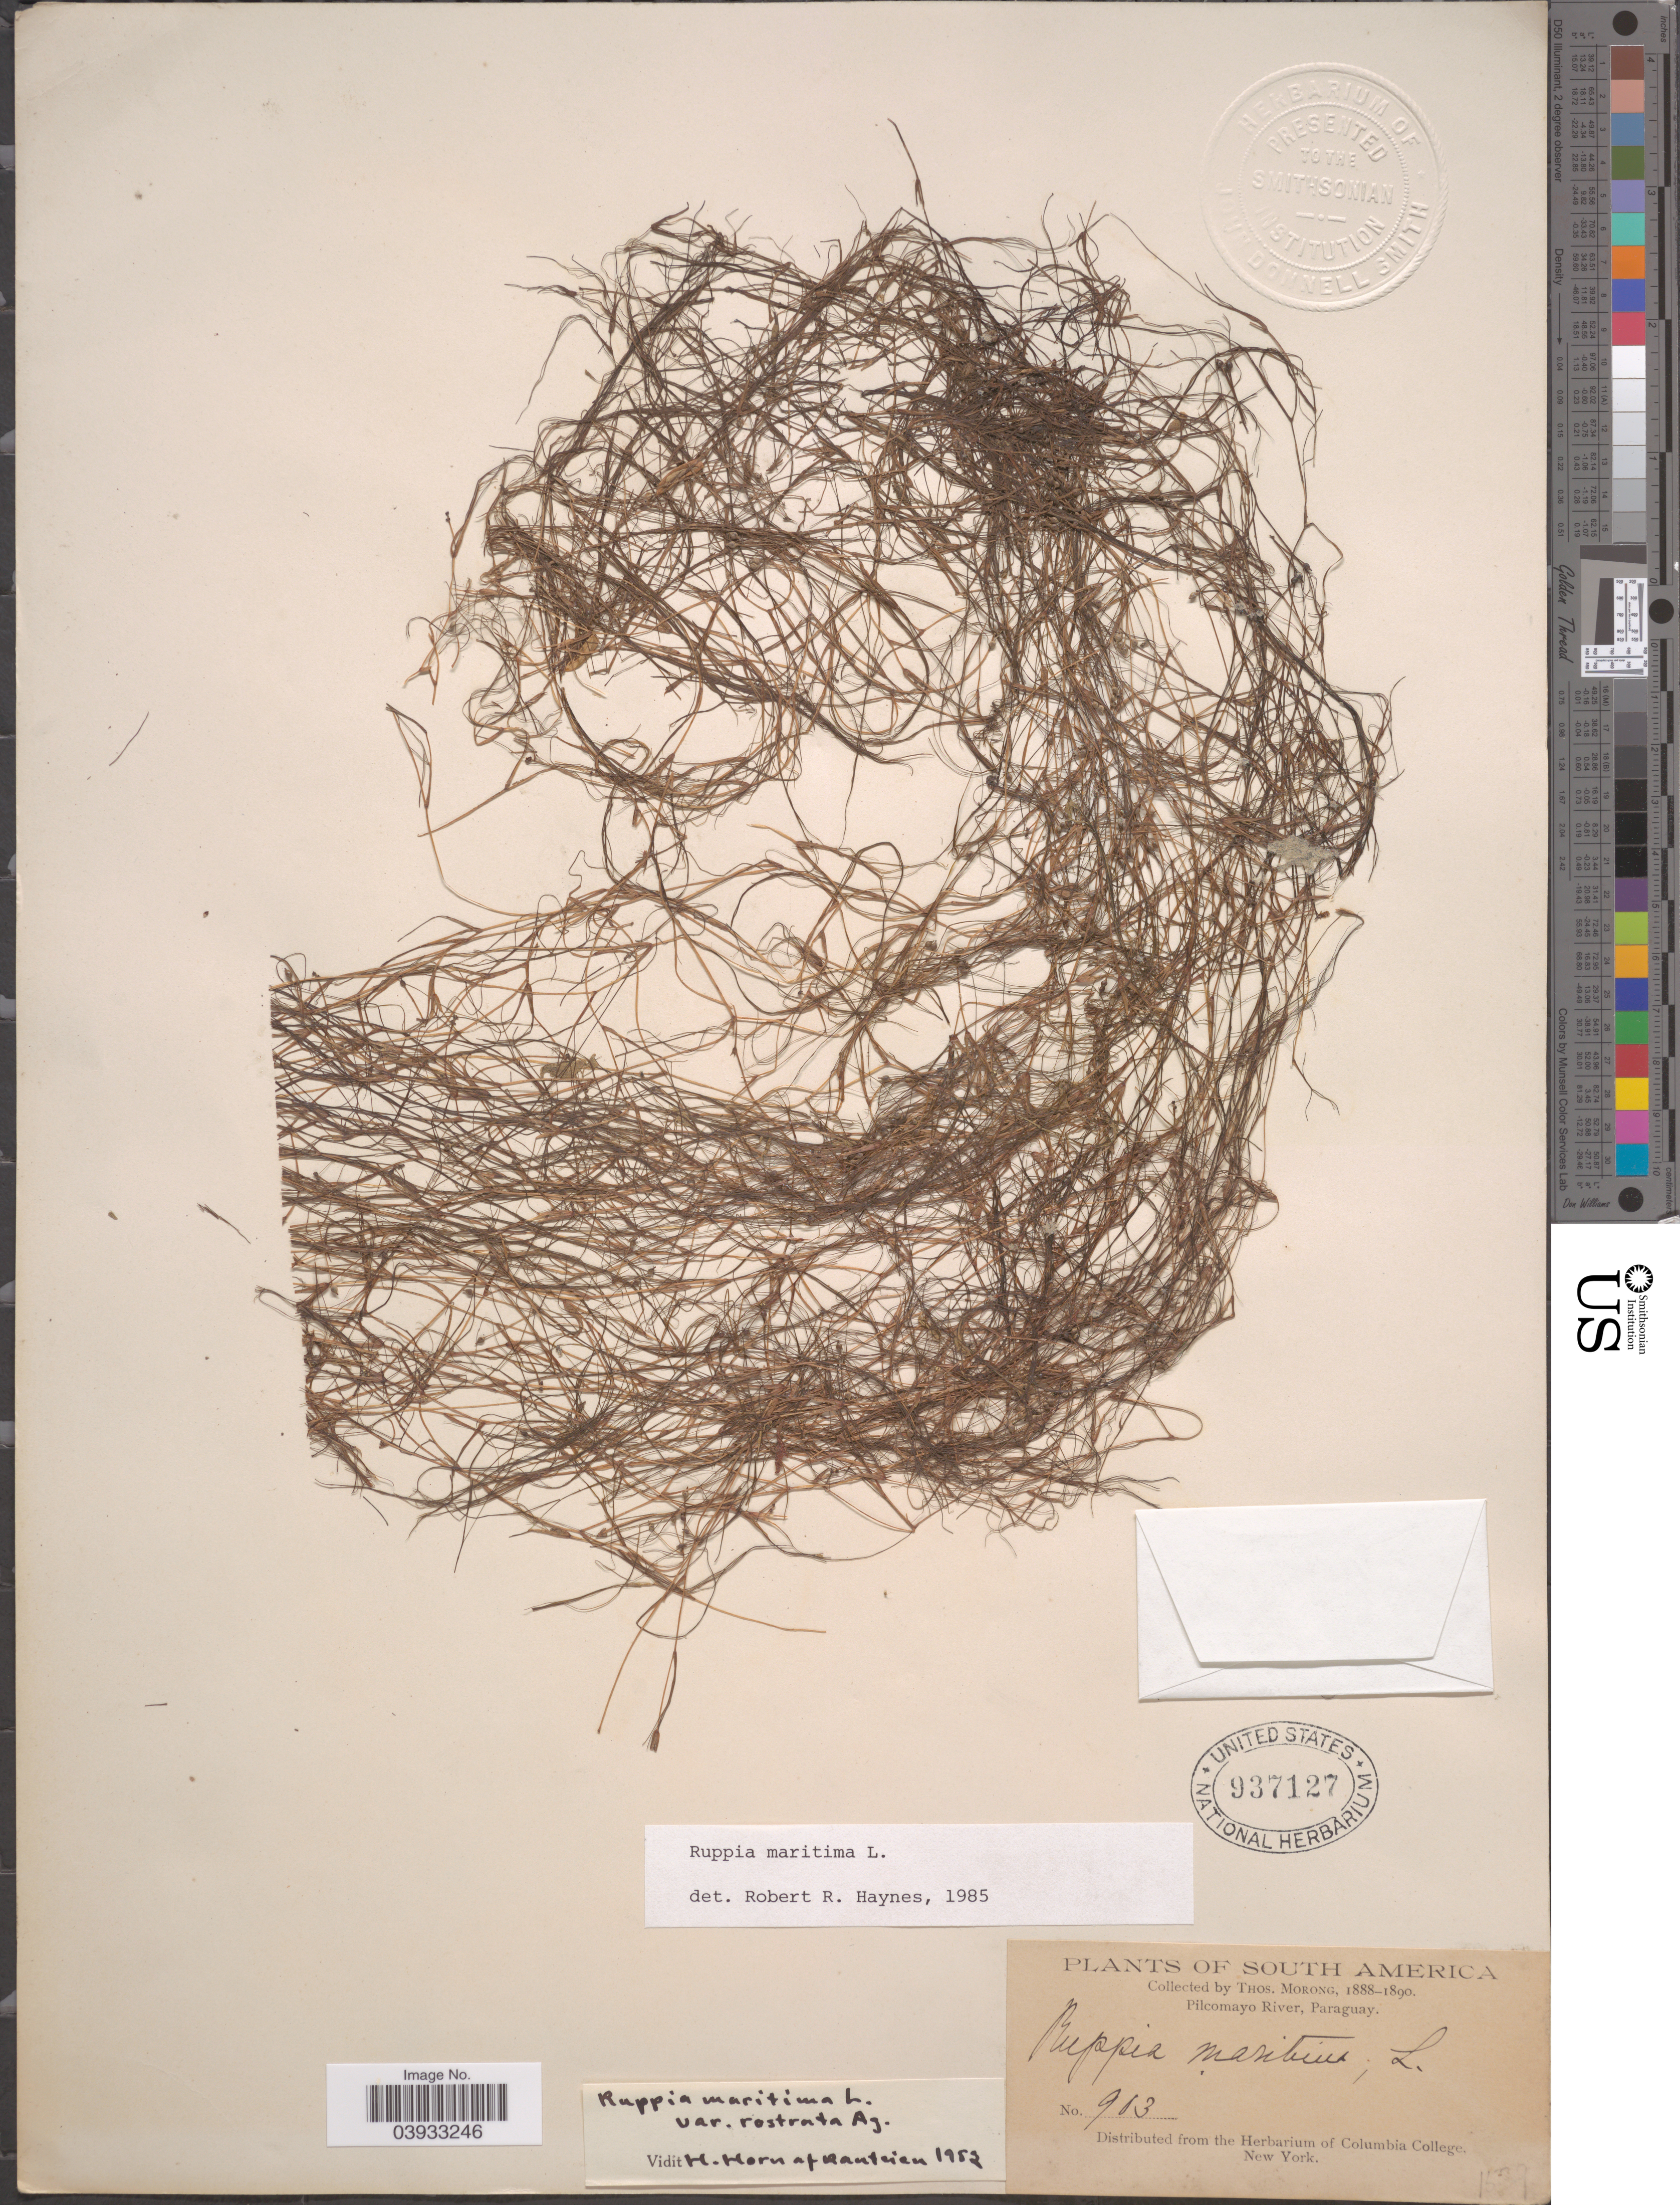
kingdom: Plantae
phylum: Tracheophyta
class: Liliopsida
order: Alismatales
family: Ruppiaceae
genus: Ruppia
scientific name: Ruppia maritima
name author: L.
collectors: ex herb. T. Morong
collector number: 903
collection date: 1888/1890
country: Paraguay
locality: Pilcomayo River.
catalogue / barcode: US 937127